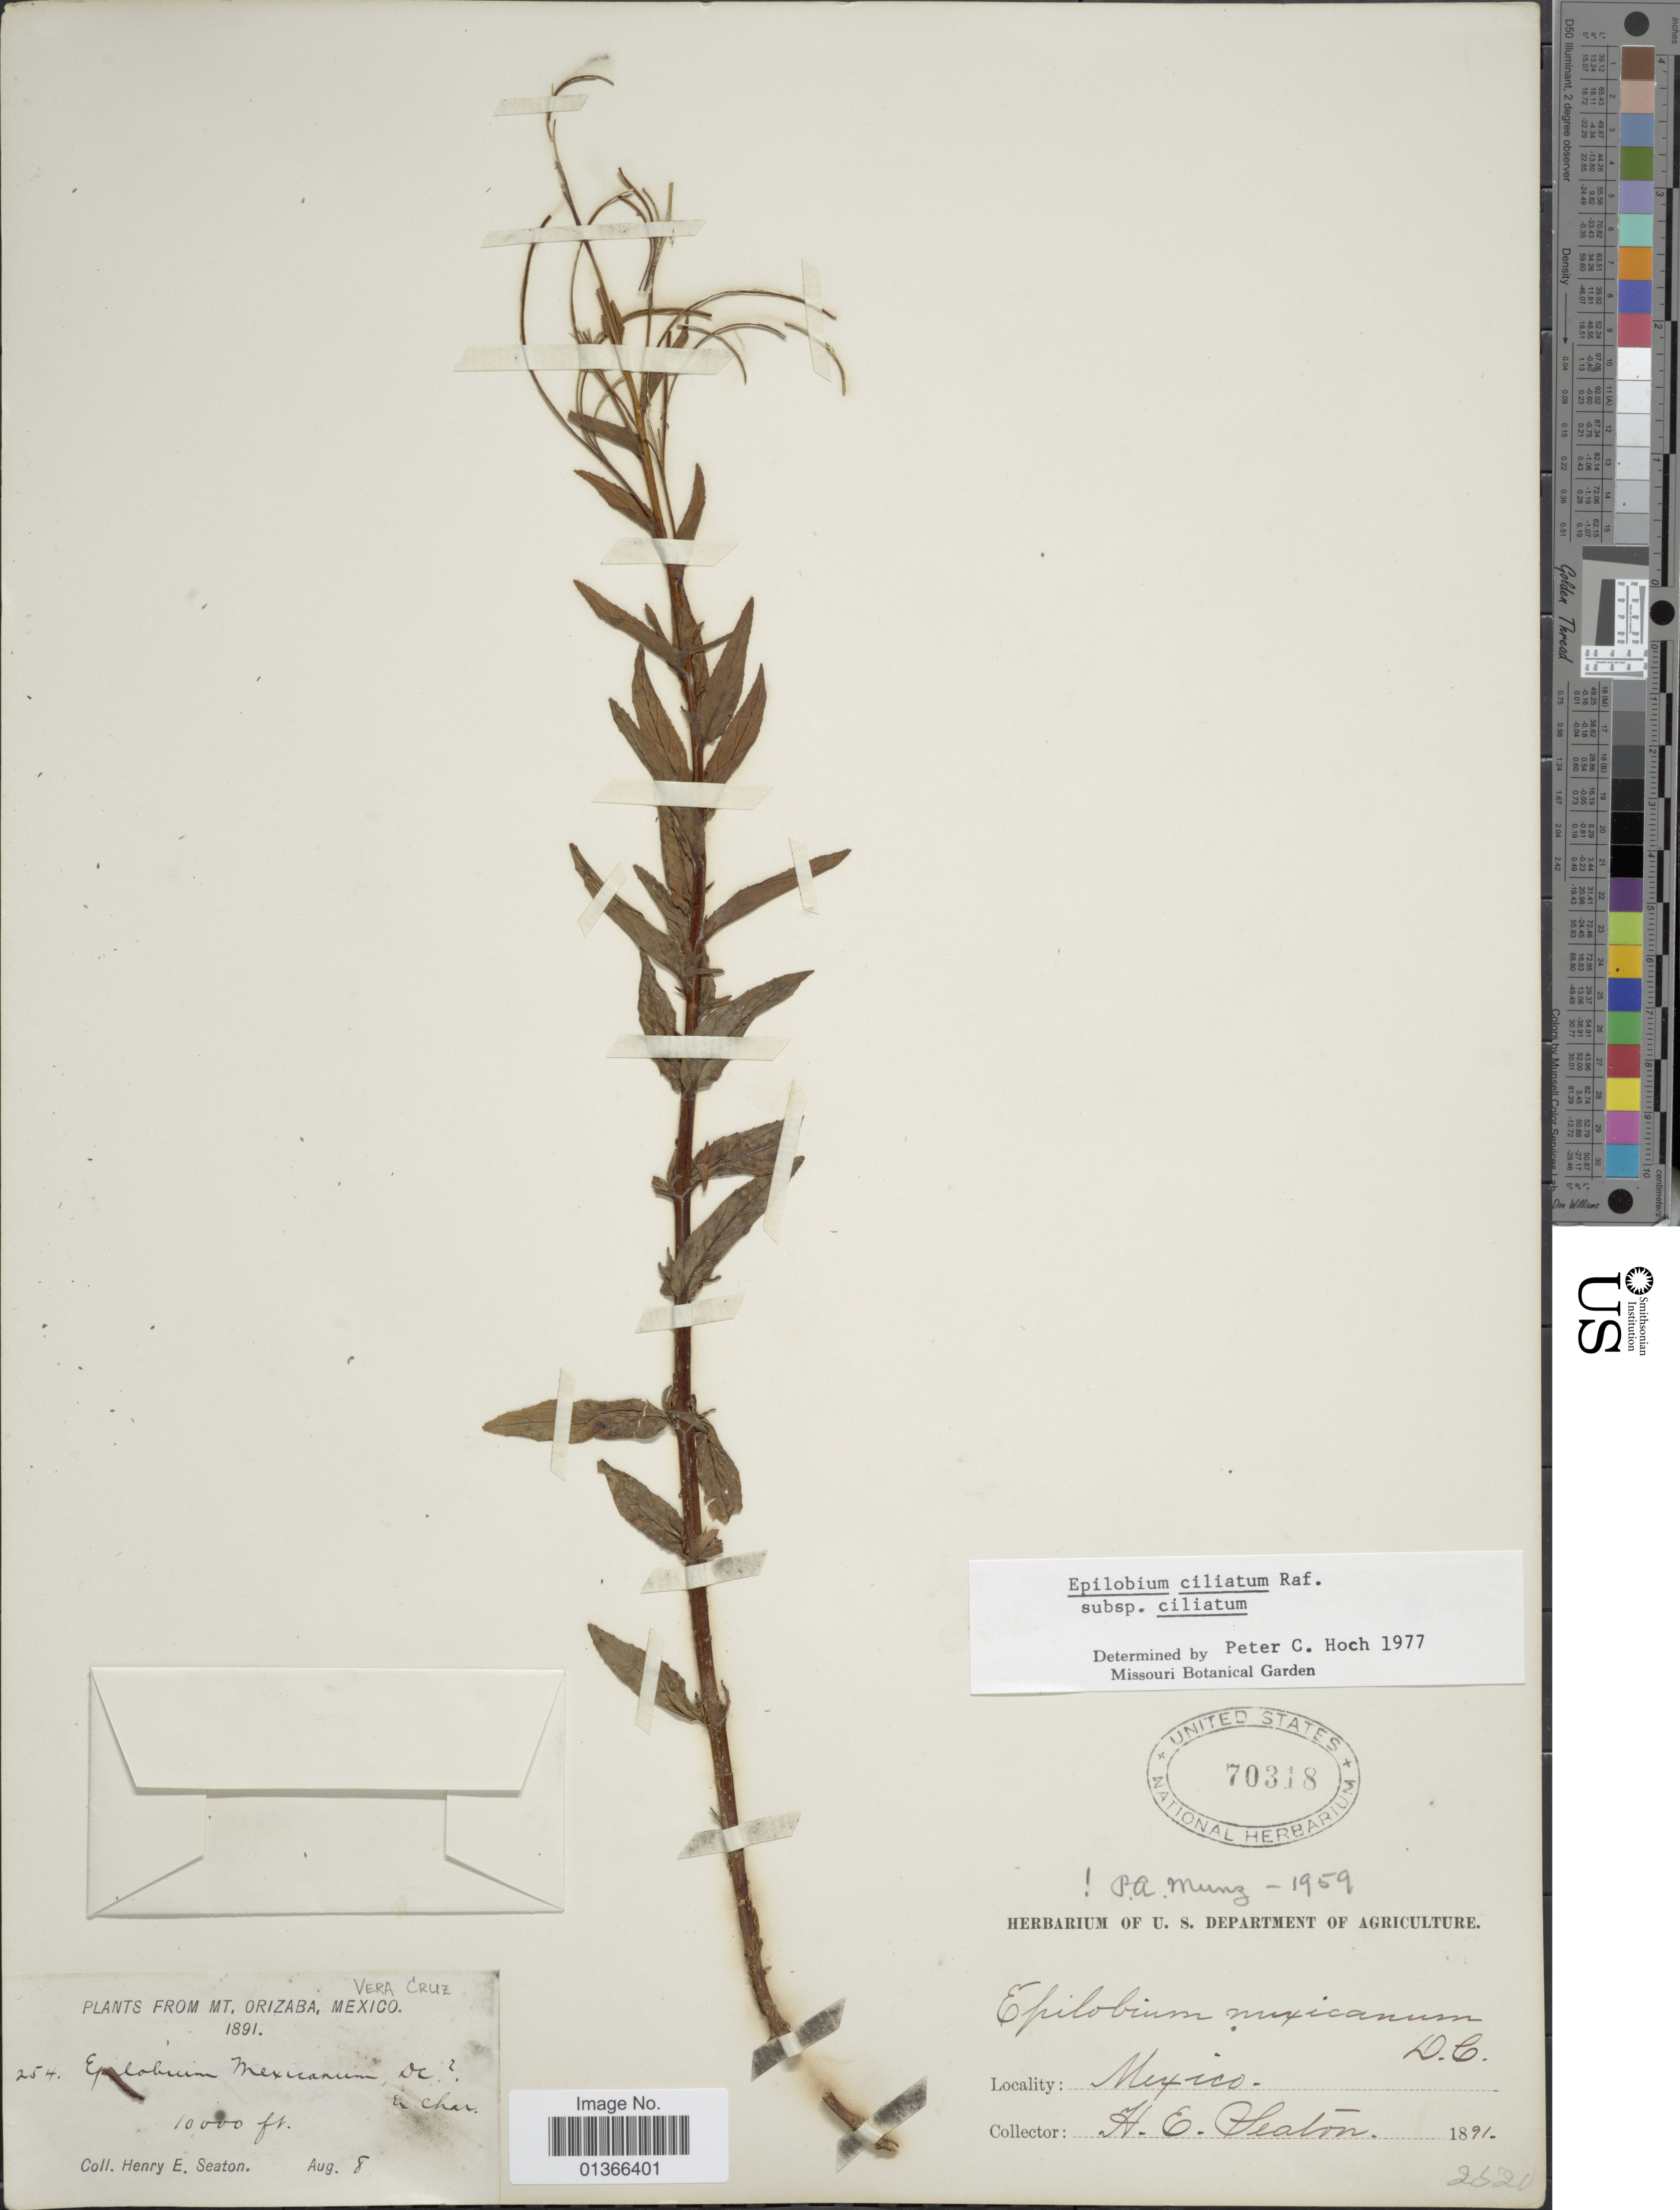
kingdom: Plantae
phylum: Tracheophyta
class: Magnoliopsida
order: Myrtales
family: Onagraceae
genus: Epilobium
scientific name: Epilobium ciliatum subsp. ciliatum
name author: Raf.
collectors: H. E. Seaton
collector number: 254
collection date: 1891-08-08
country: Mexico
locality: Mt. Orizaba, Vera Cruz.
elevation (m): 3048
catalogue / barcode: US 70318